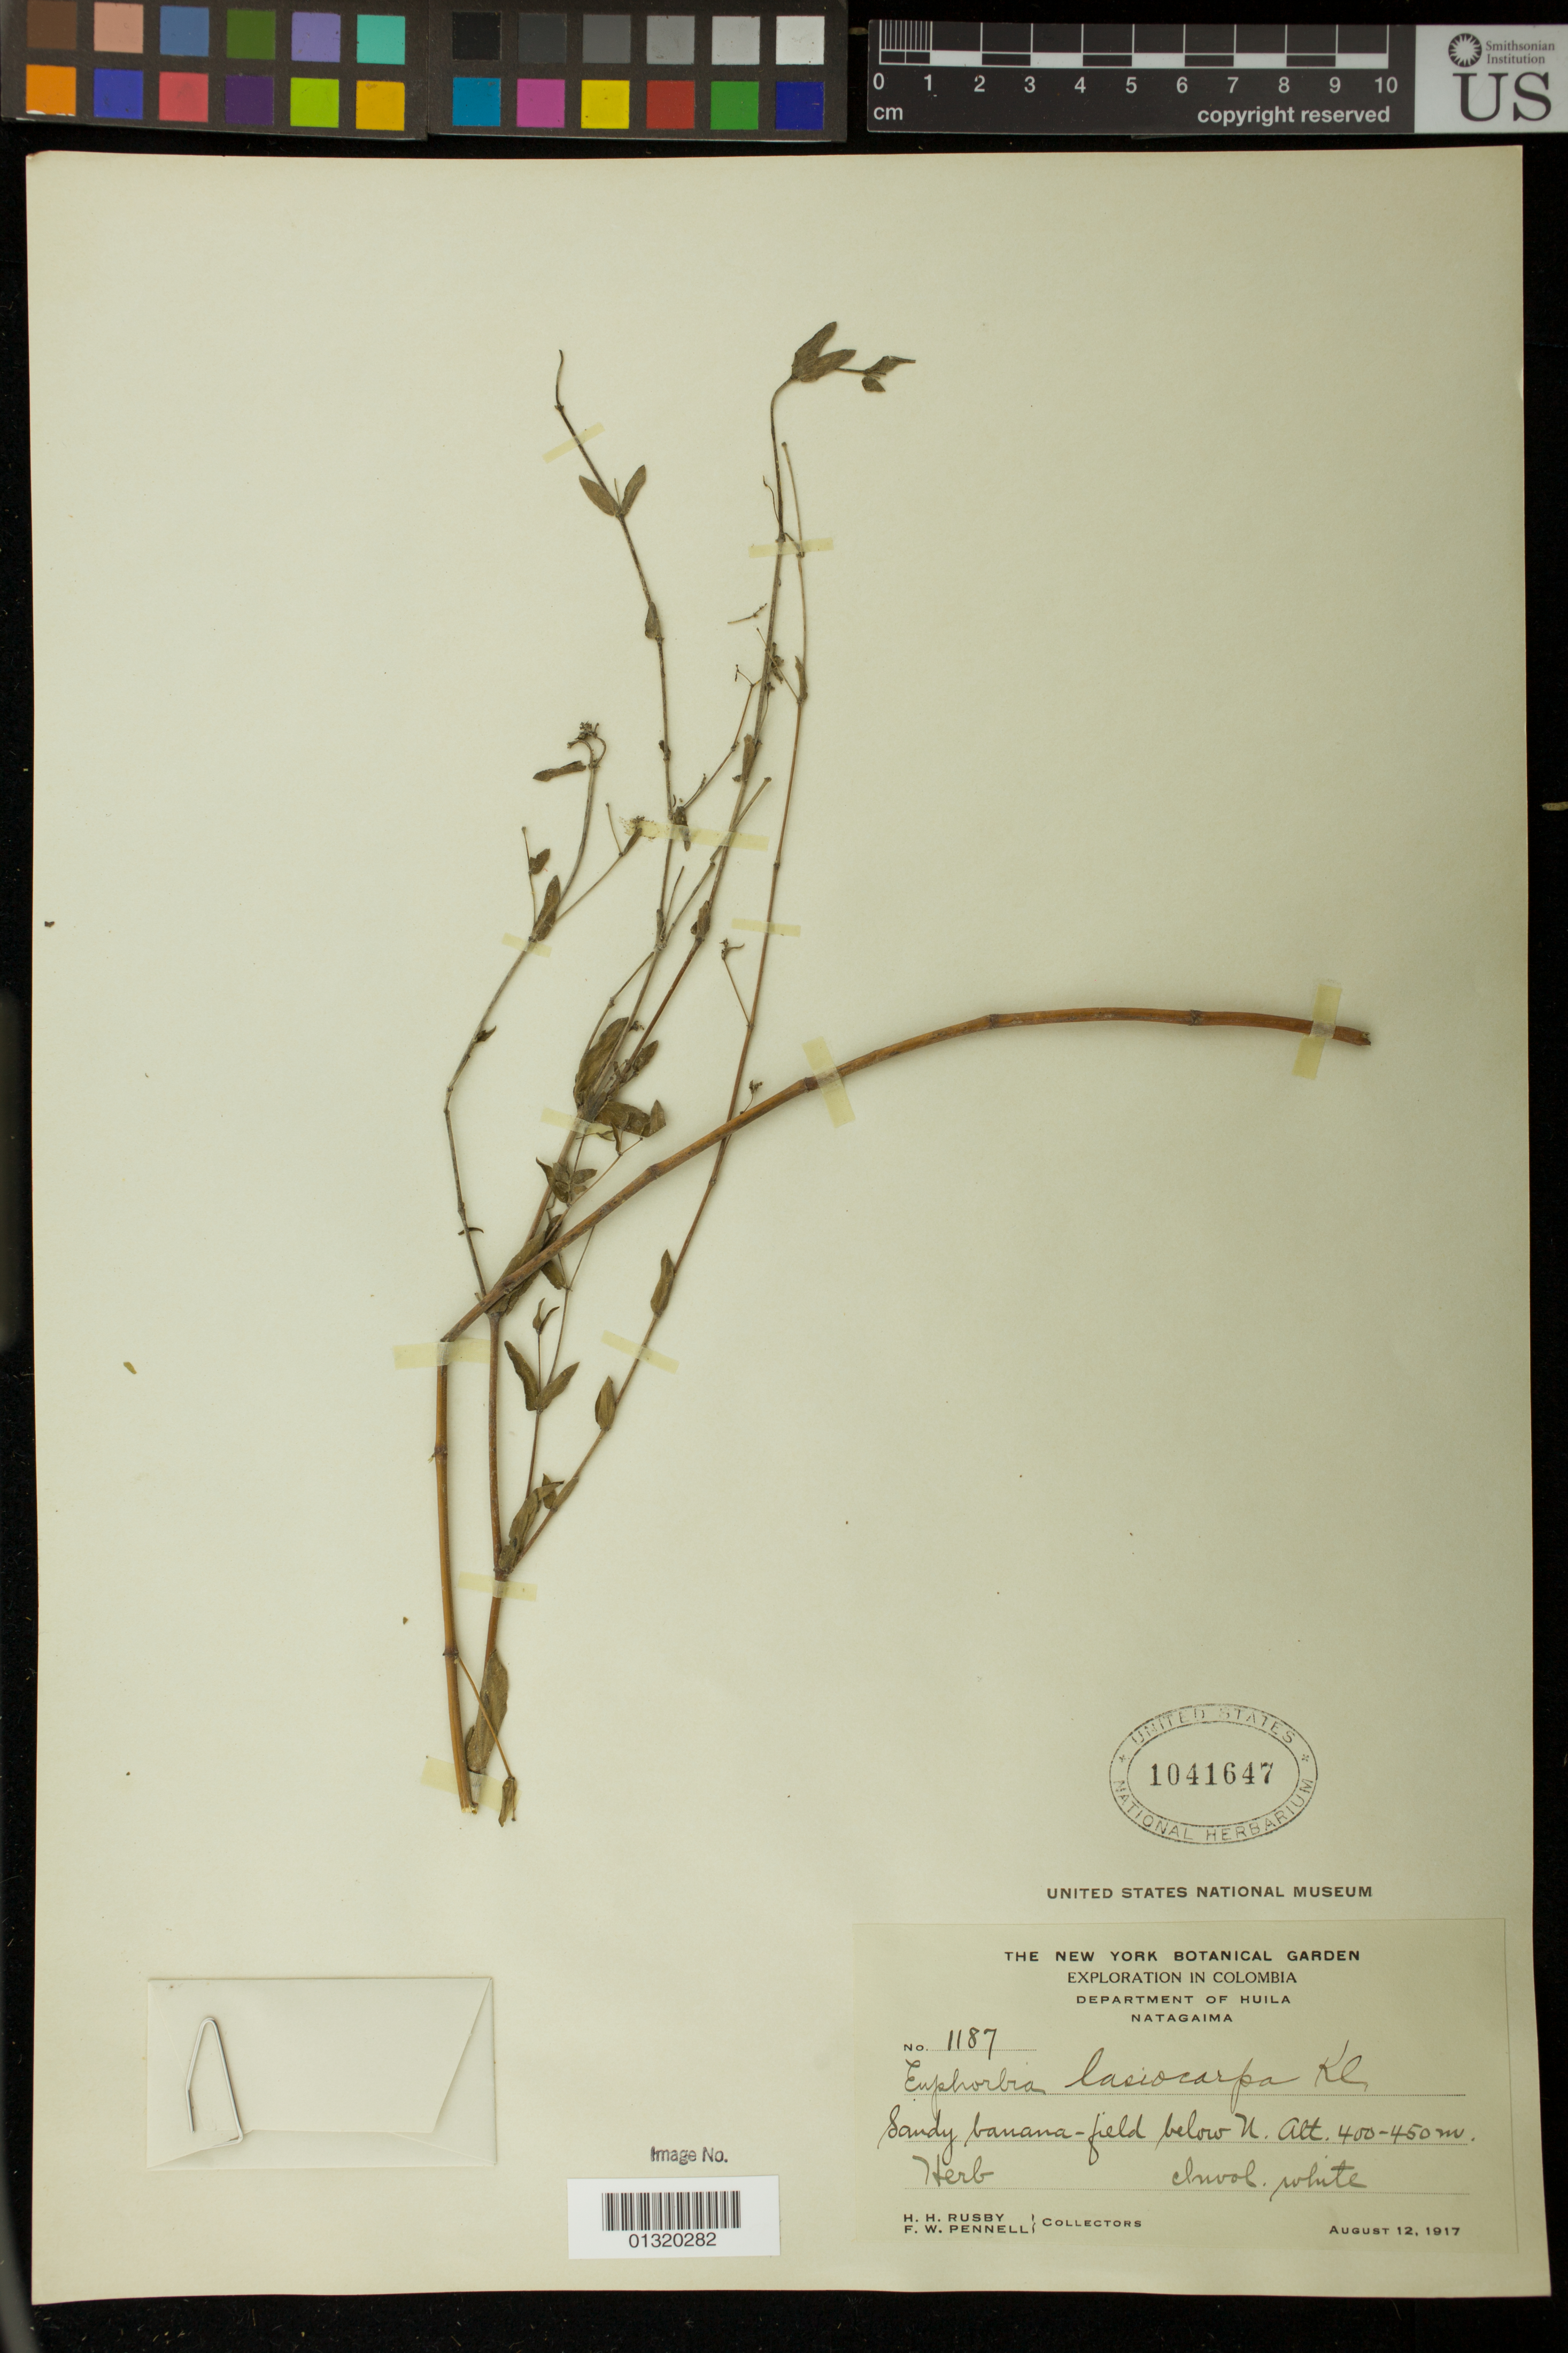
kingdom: Plantae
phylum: Tracheophyta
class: Magnoliopsida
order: Malpighiales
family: Euphorbiaceae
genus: Euphorbia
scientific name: Euphorbia lasiocarpa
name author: Klotzsch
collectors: H. H. Rusby & F. W. Pennell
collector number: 1187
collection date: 1917-08-12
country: Colombia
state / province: Huila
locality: Natagaima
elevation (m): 400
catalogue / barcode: US 1041647